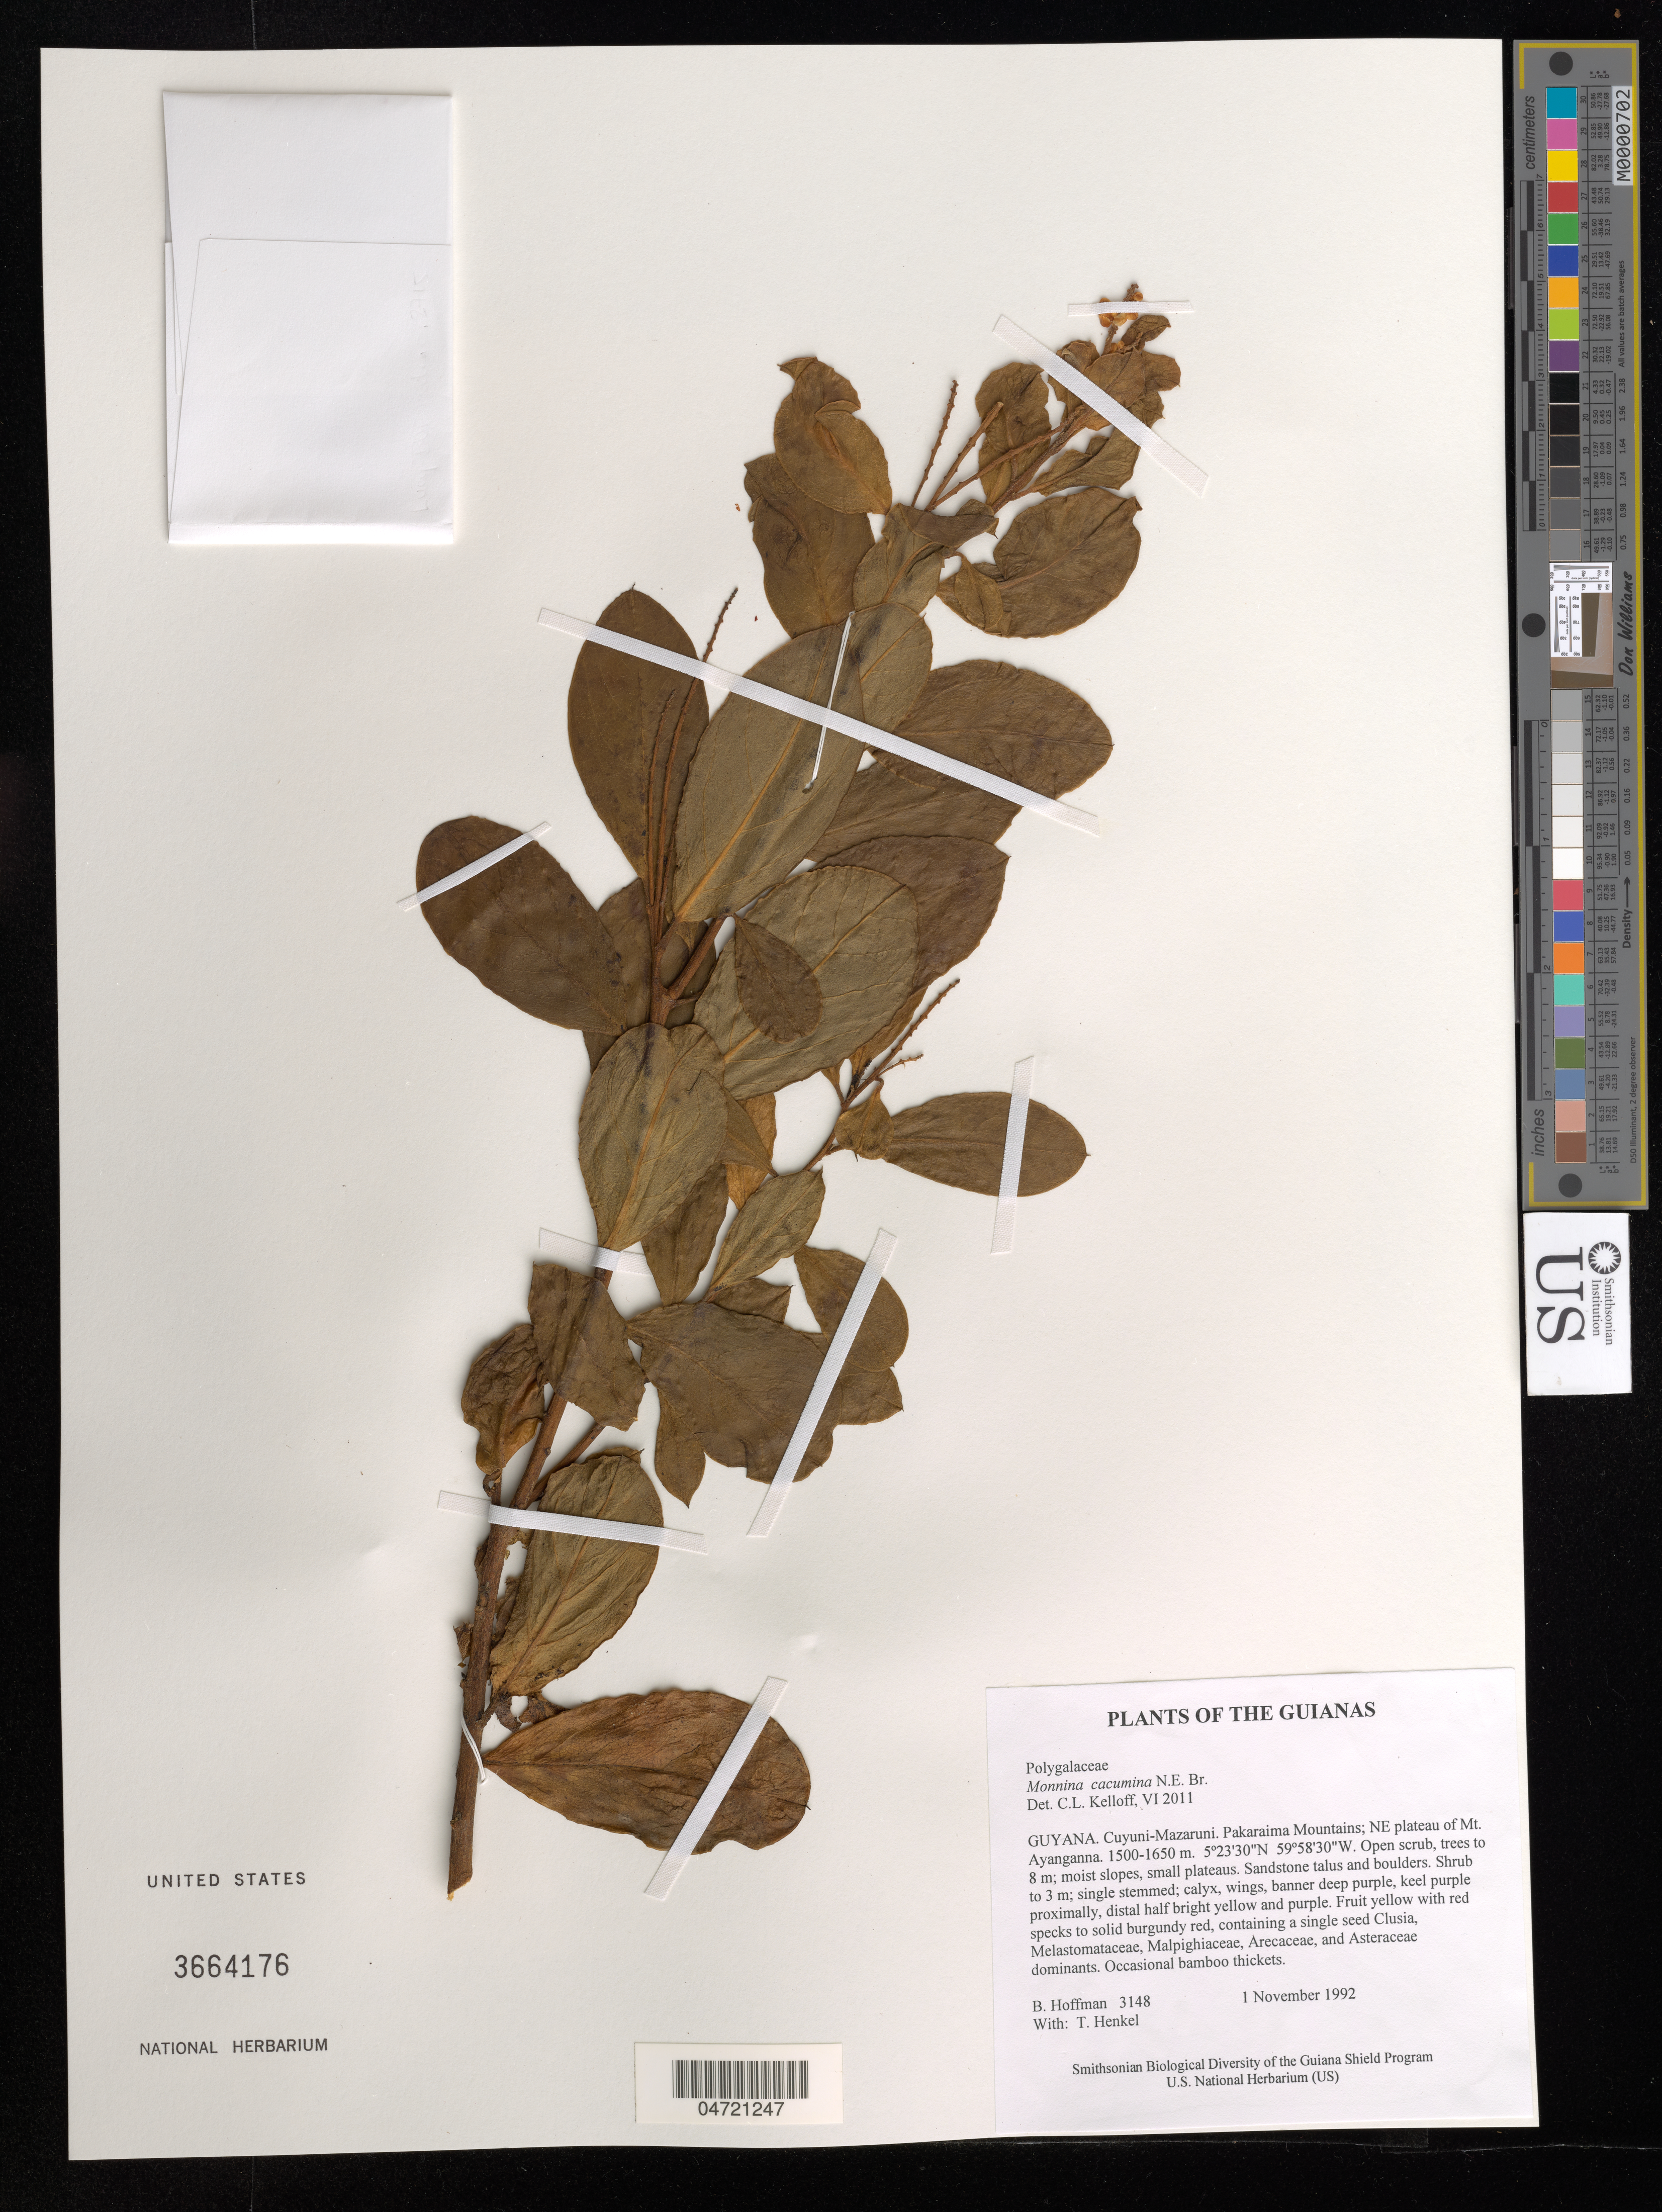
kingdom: Plantae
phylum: Tracheophyta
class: Magnoliopsida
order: Fabales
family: Polygalaceae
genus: Monnina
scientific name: Monnina cacumina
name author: N.E. Br.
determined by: Kelloff, Carol L., (US), Smithsonian Institution - National Museum of Natural History (UNITED STATES)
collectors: B. Hoffman & T. Henkel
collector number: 3148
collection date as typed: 1 November 1992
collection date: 1992-11-01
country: Guyana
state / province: Cuyuni-Mazaruni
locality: Pakaraima Mountains; NE plateau of Mt. Ayanganna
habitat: Open scrub, trees to 8 m; moist slopes, small plateaus. Sandstone talus and boulders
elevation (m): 1500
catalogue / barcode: US 3664176